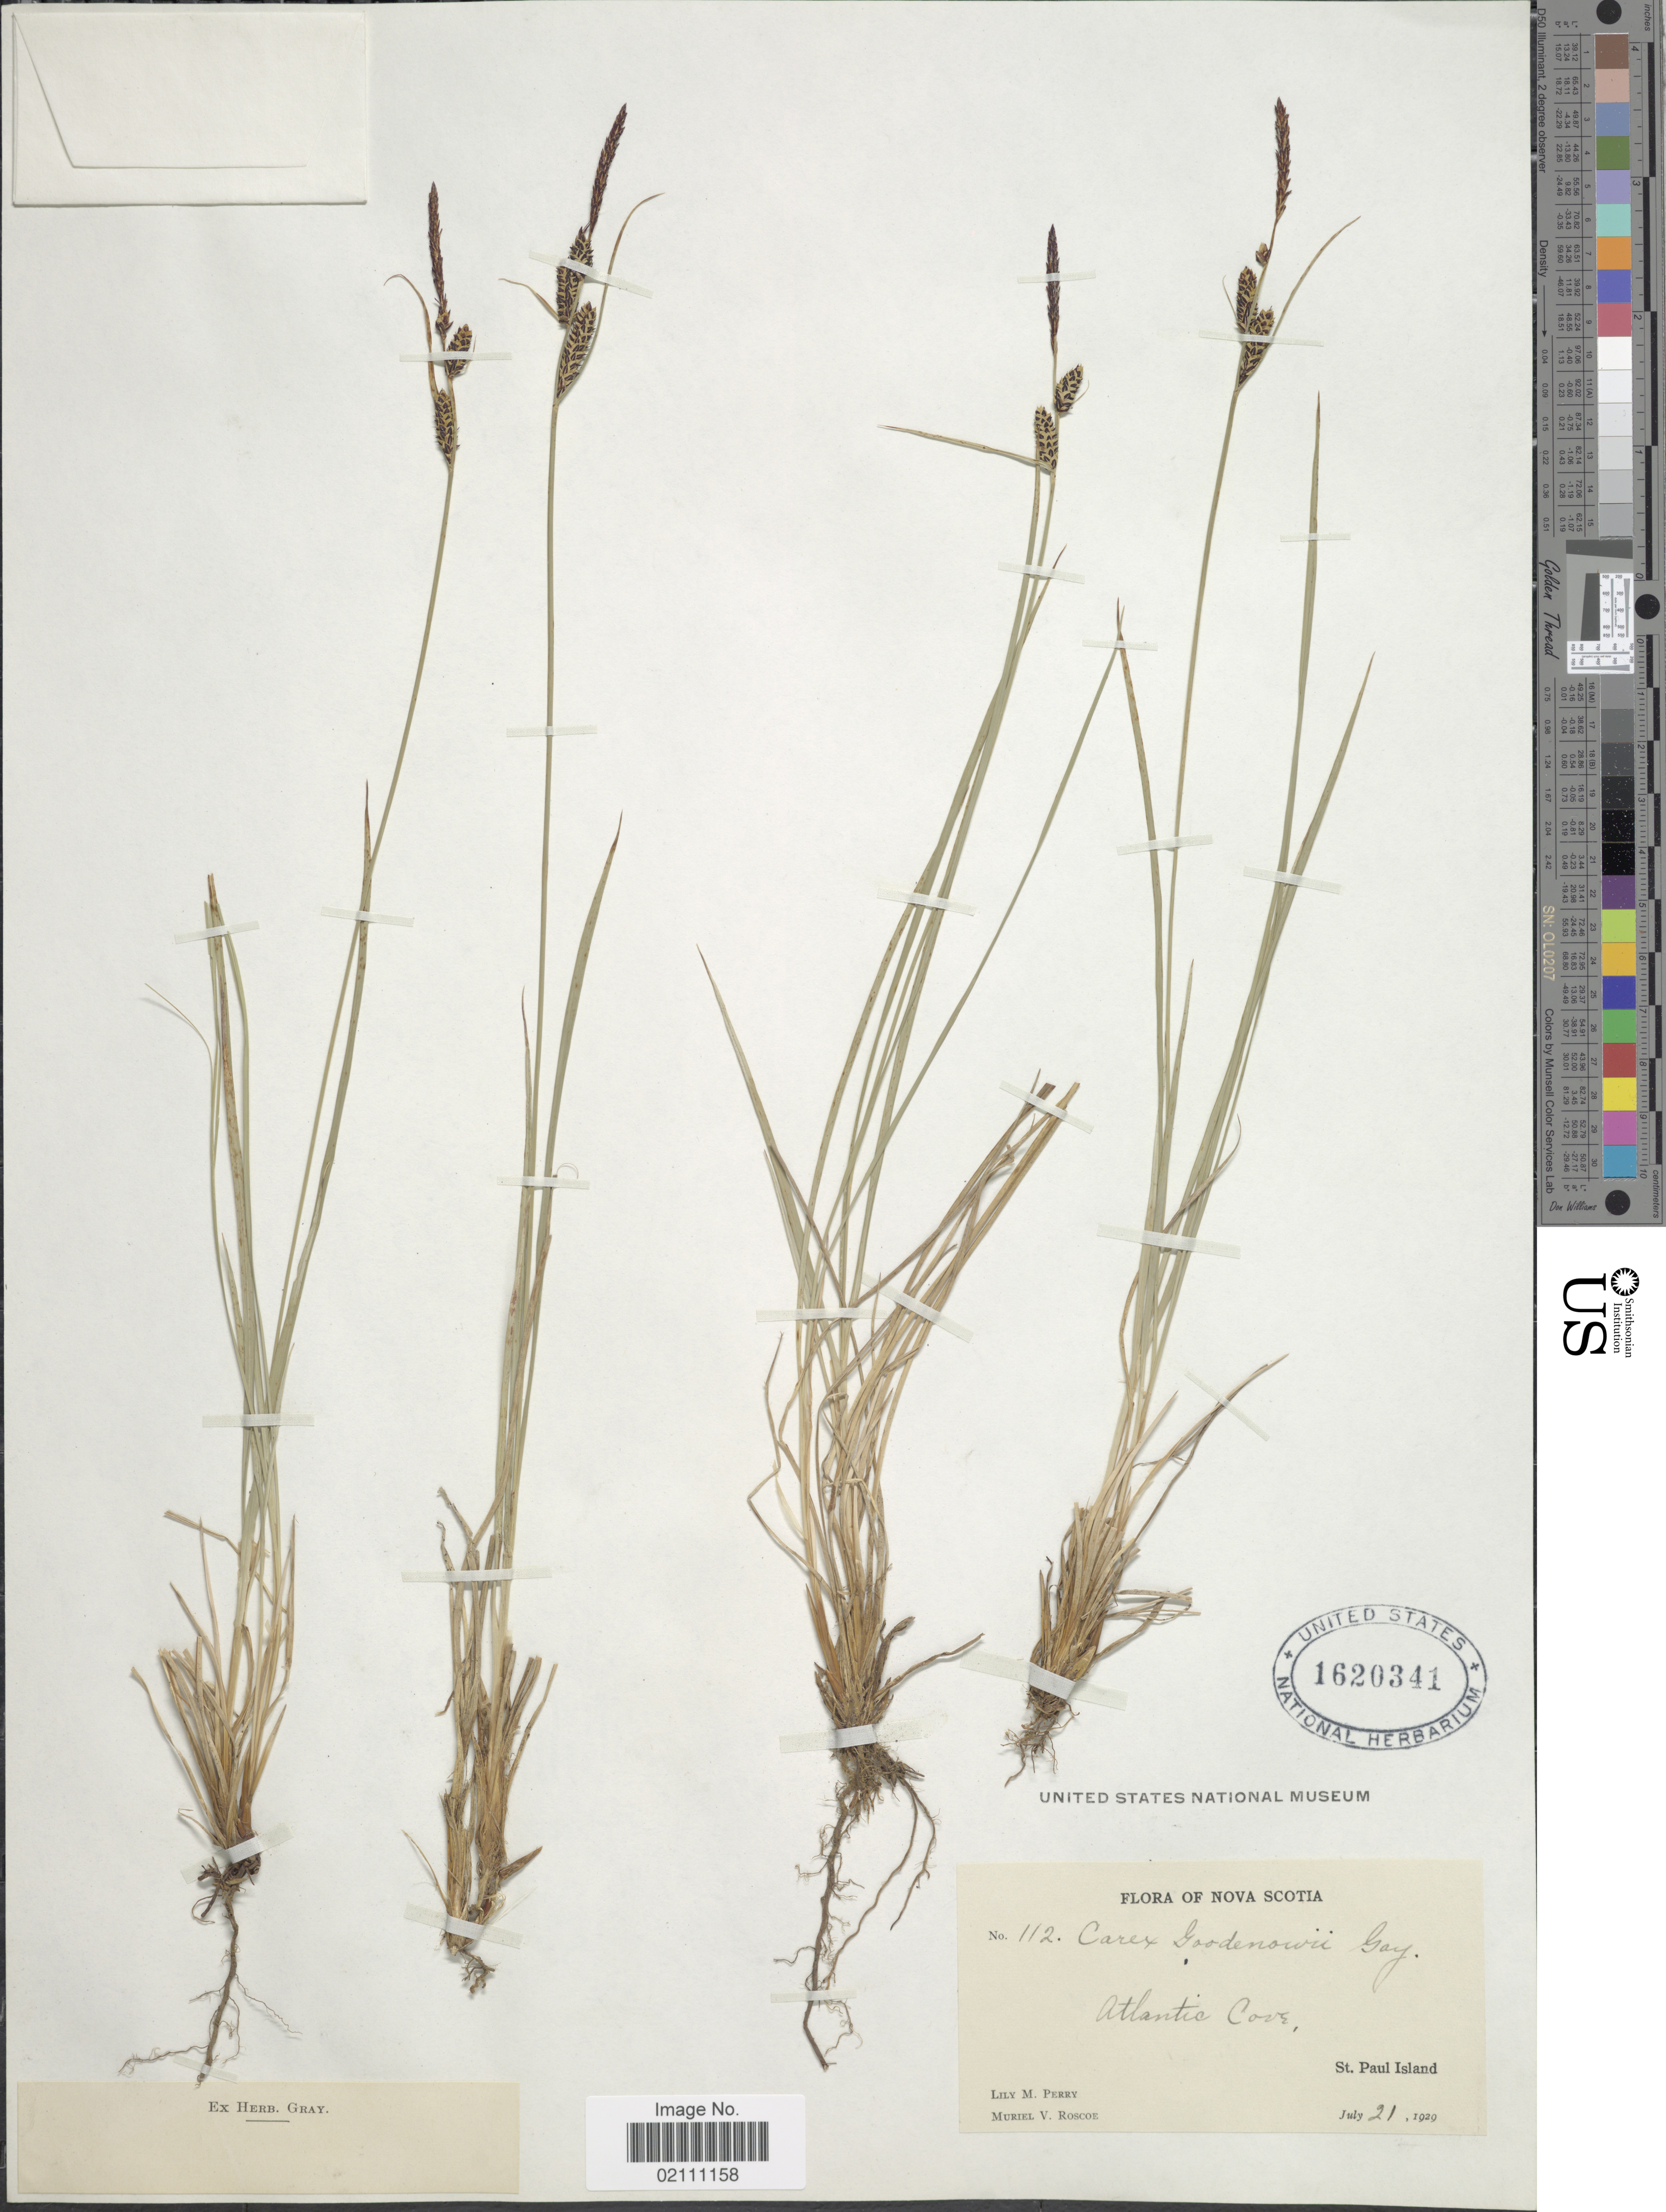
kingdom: Plantae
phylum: Tracheophyta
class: Liliopsida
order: Poales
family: Cyperaceae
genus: Carex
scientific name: Carex nigra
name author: (L.) Reichard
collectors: L. M. Perry & M. Roscoe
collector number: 112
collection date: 1929-07-21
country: Canada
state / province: Nova Scotia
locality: Atlantic Cove, St. Paul Island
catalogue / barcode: US 1620341